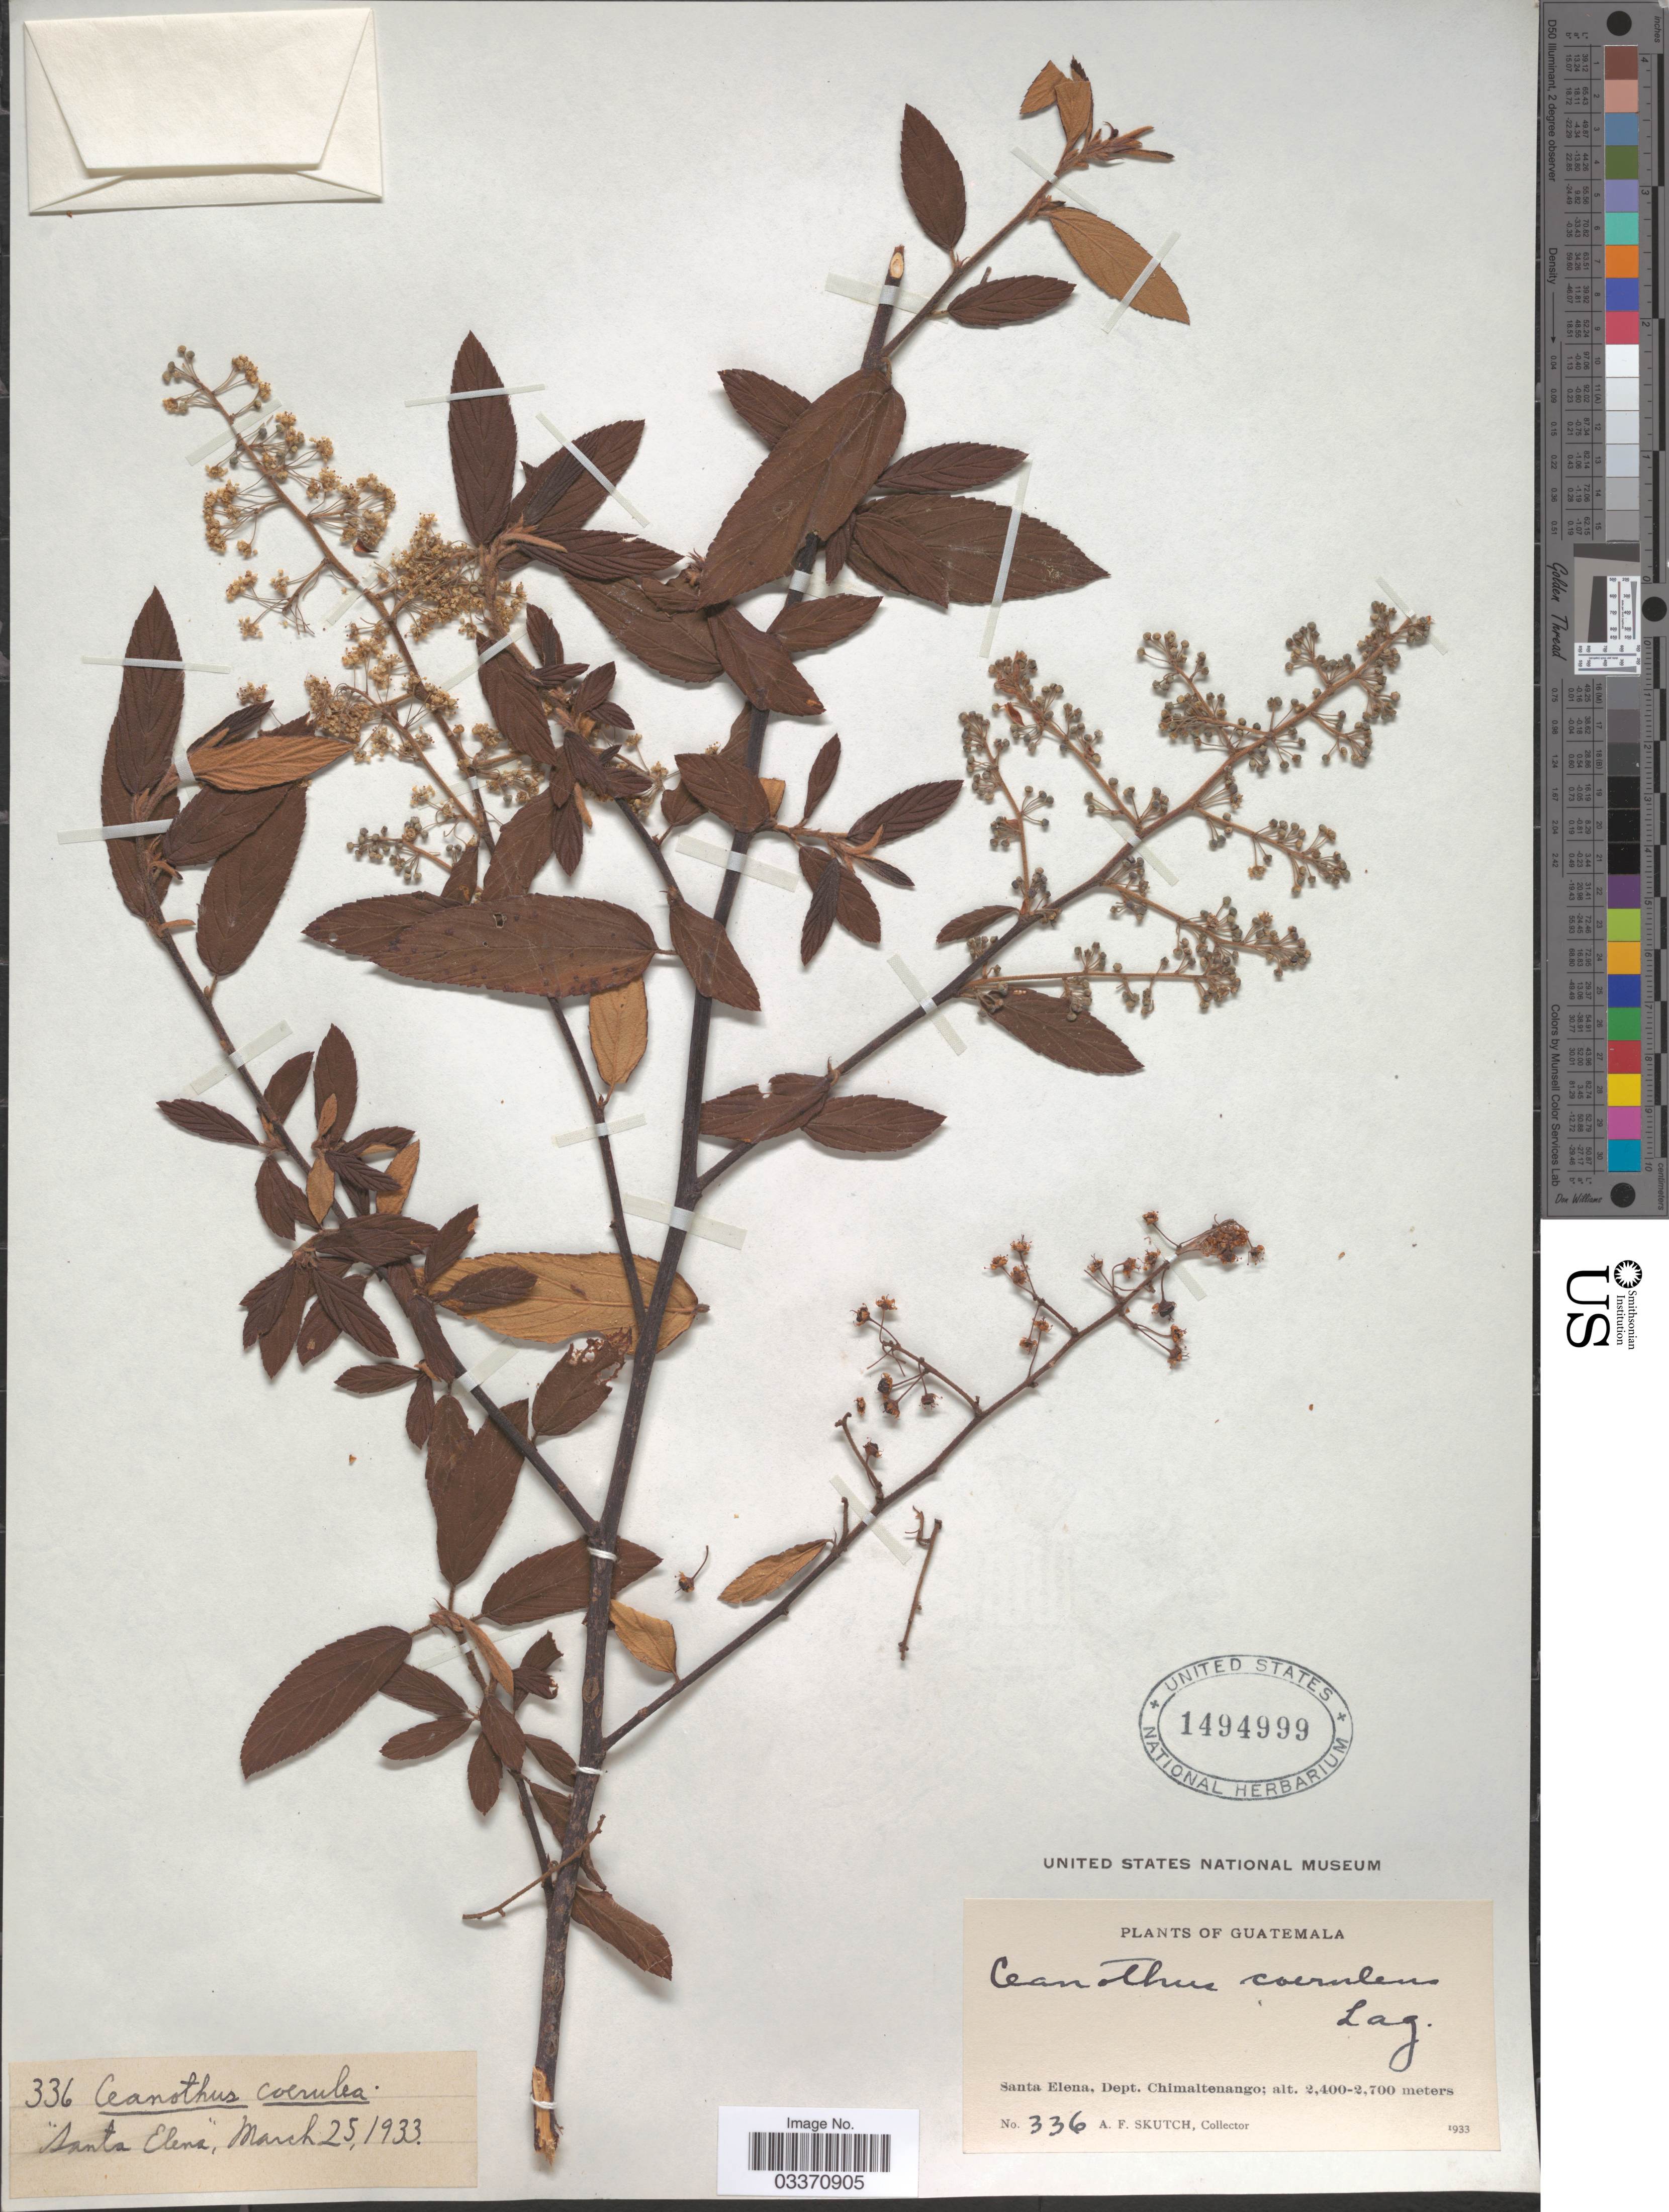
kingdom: Plantae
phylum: Tracheophyta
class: Magnoliopsida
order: Rosales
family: Rhamnaceae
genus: Ceanothus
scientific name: Ceanothus caeruleus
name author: Lag.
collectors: A. F. Skutch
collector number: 336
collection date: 1933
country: Guatemala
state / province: Chimaltenango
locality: Santa Elena, Dept. Chimaltenango.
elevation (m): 2400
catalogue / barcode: US 1494999